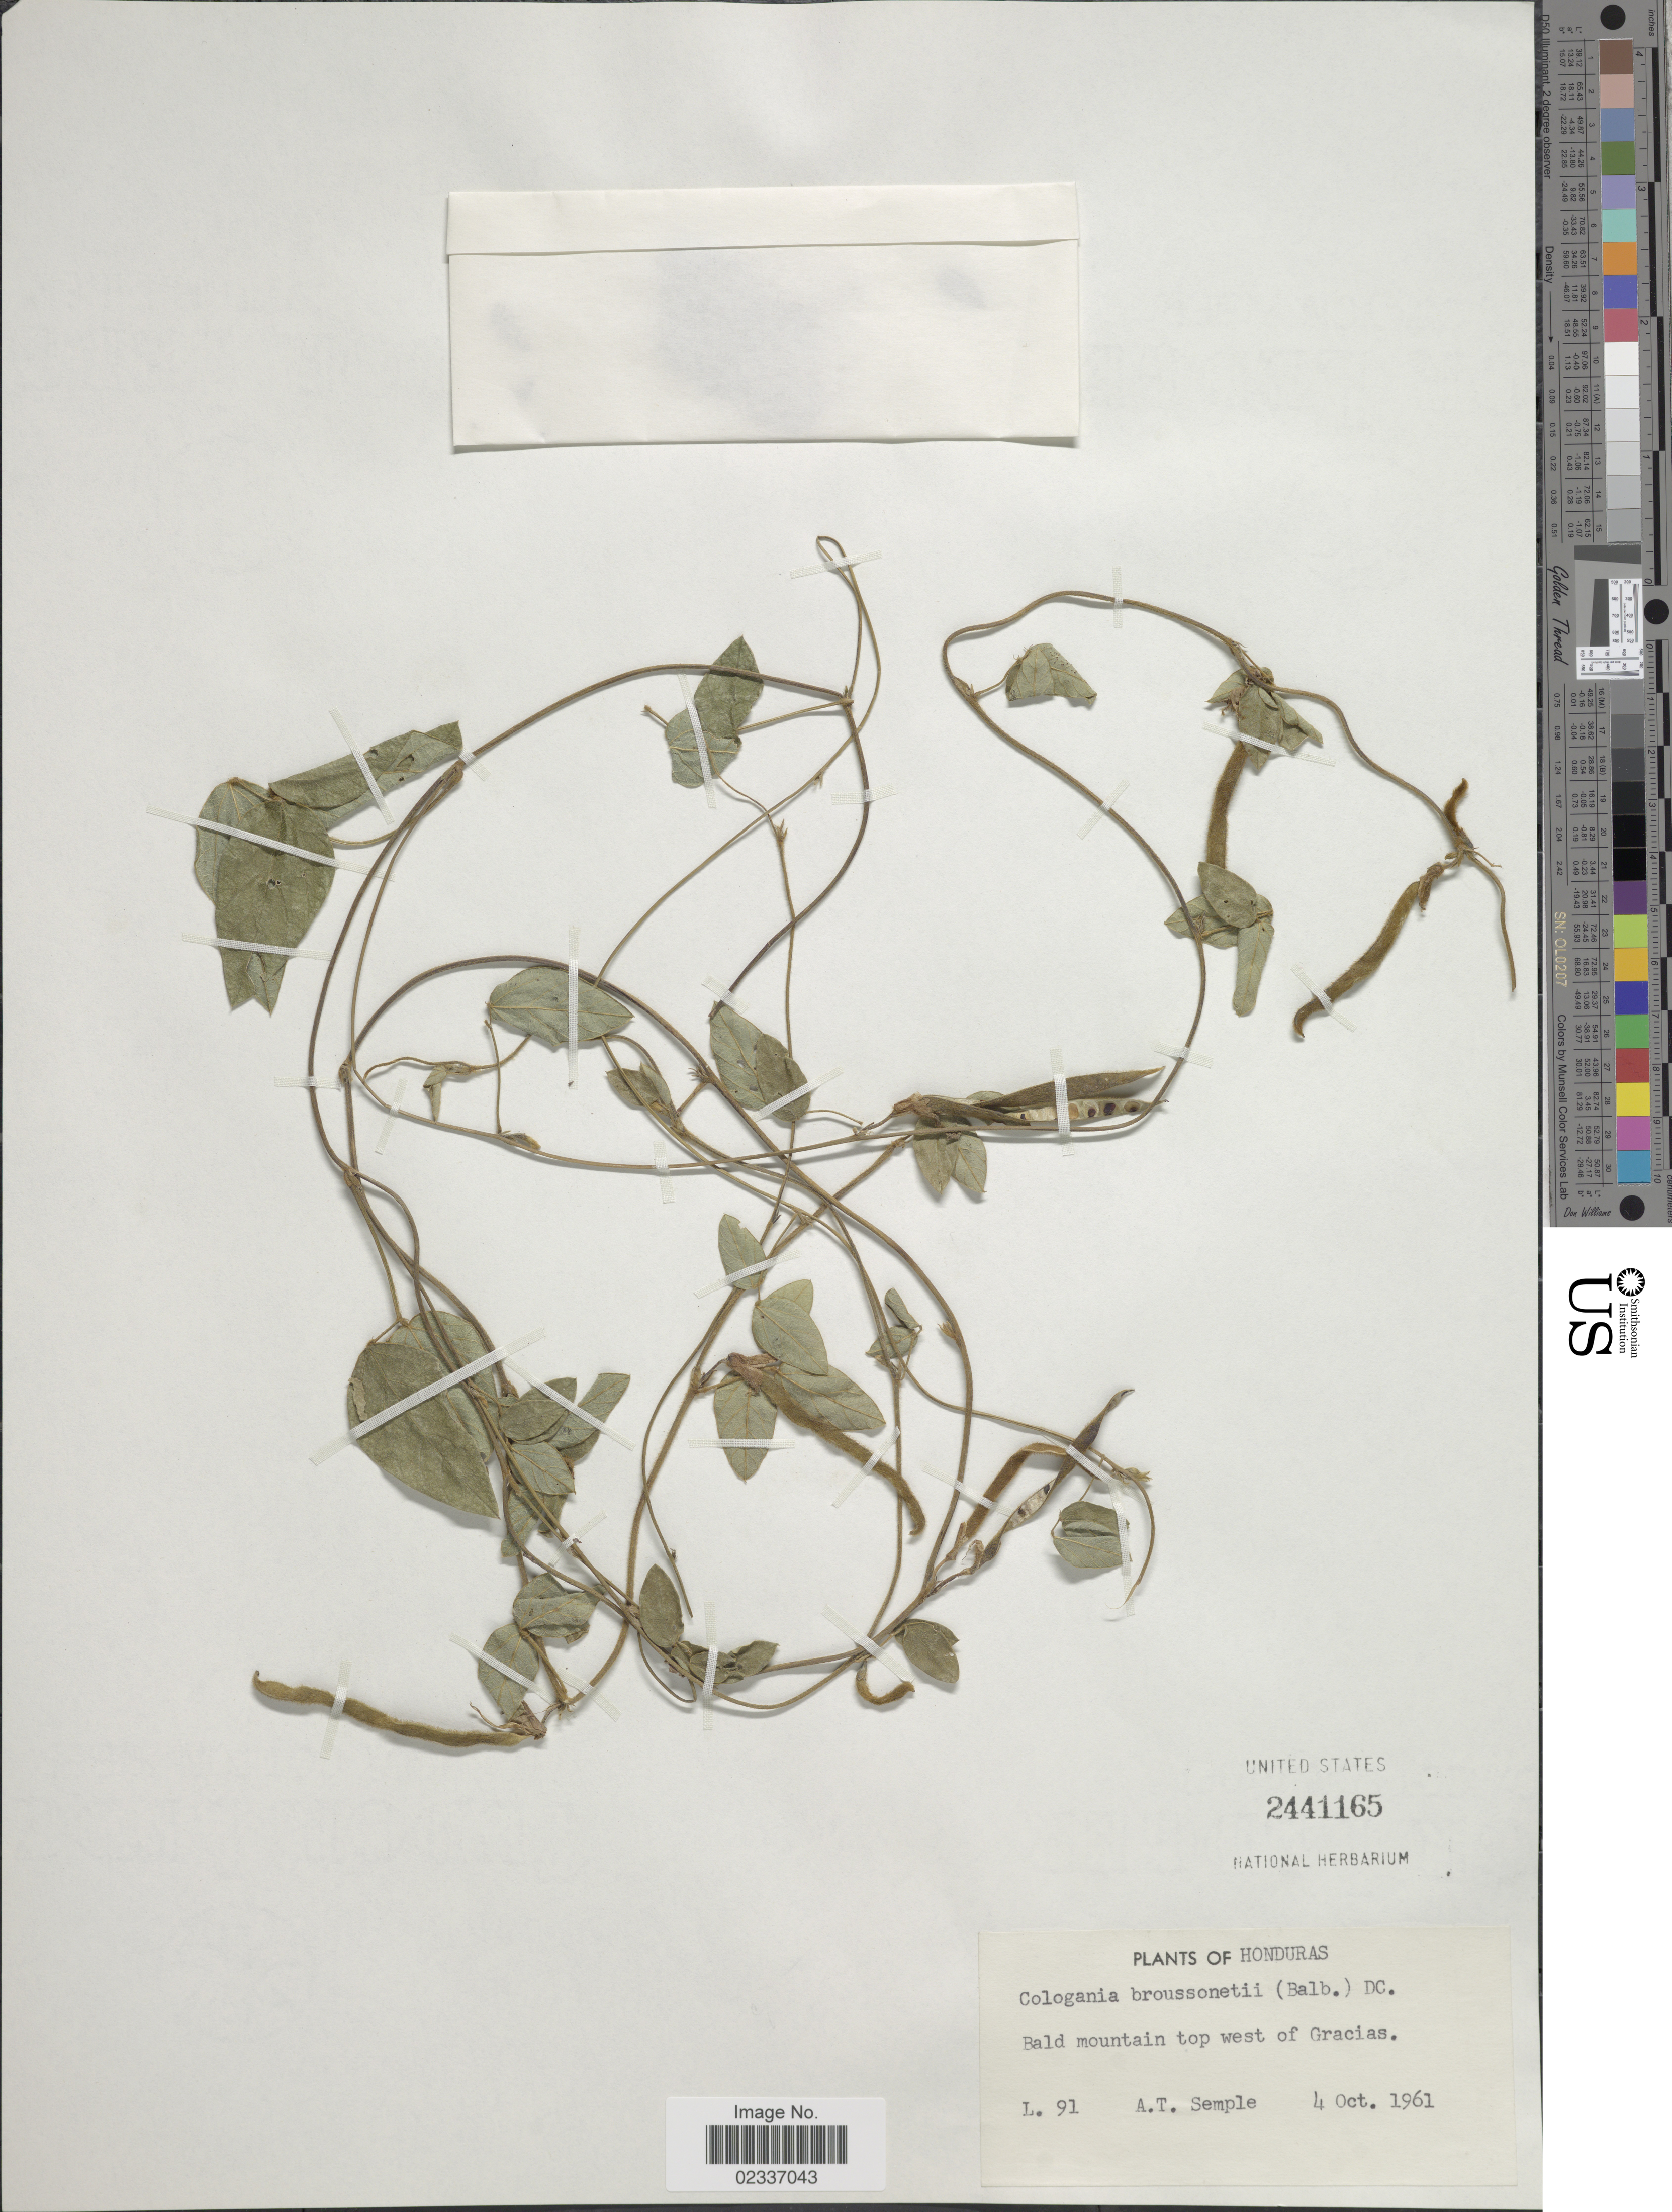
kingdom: Plantae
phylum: Tracheophyta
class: Magnoliopsida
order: Fabales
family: Fabaceae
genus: Cologania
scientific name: Cologania broussonetii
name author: (Balb.) DC.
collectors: A. Semple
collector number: L91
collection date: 1961-10-04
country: Honduras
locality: Bald Mountain top west of Gracias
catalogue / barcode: US 2441165